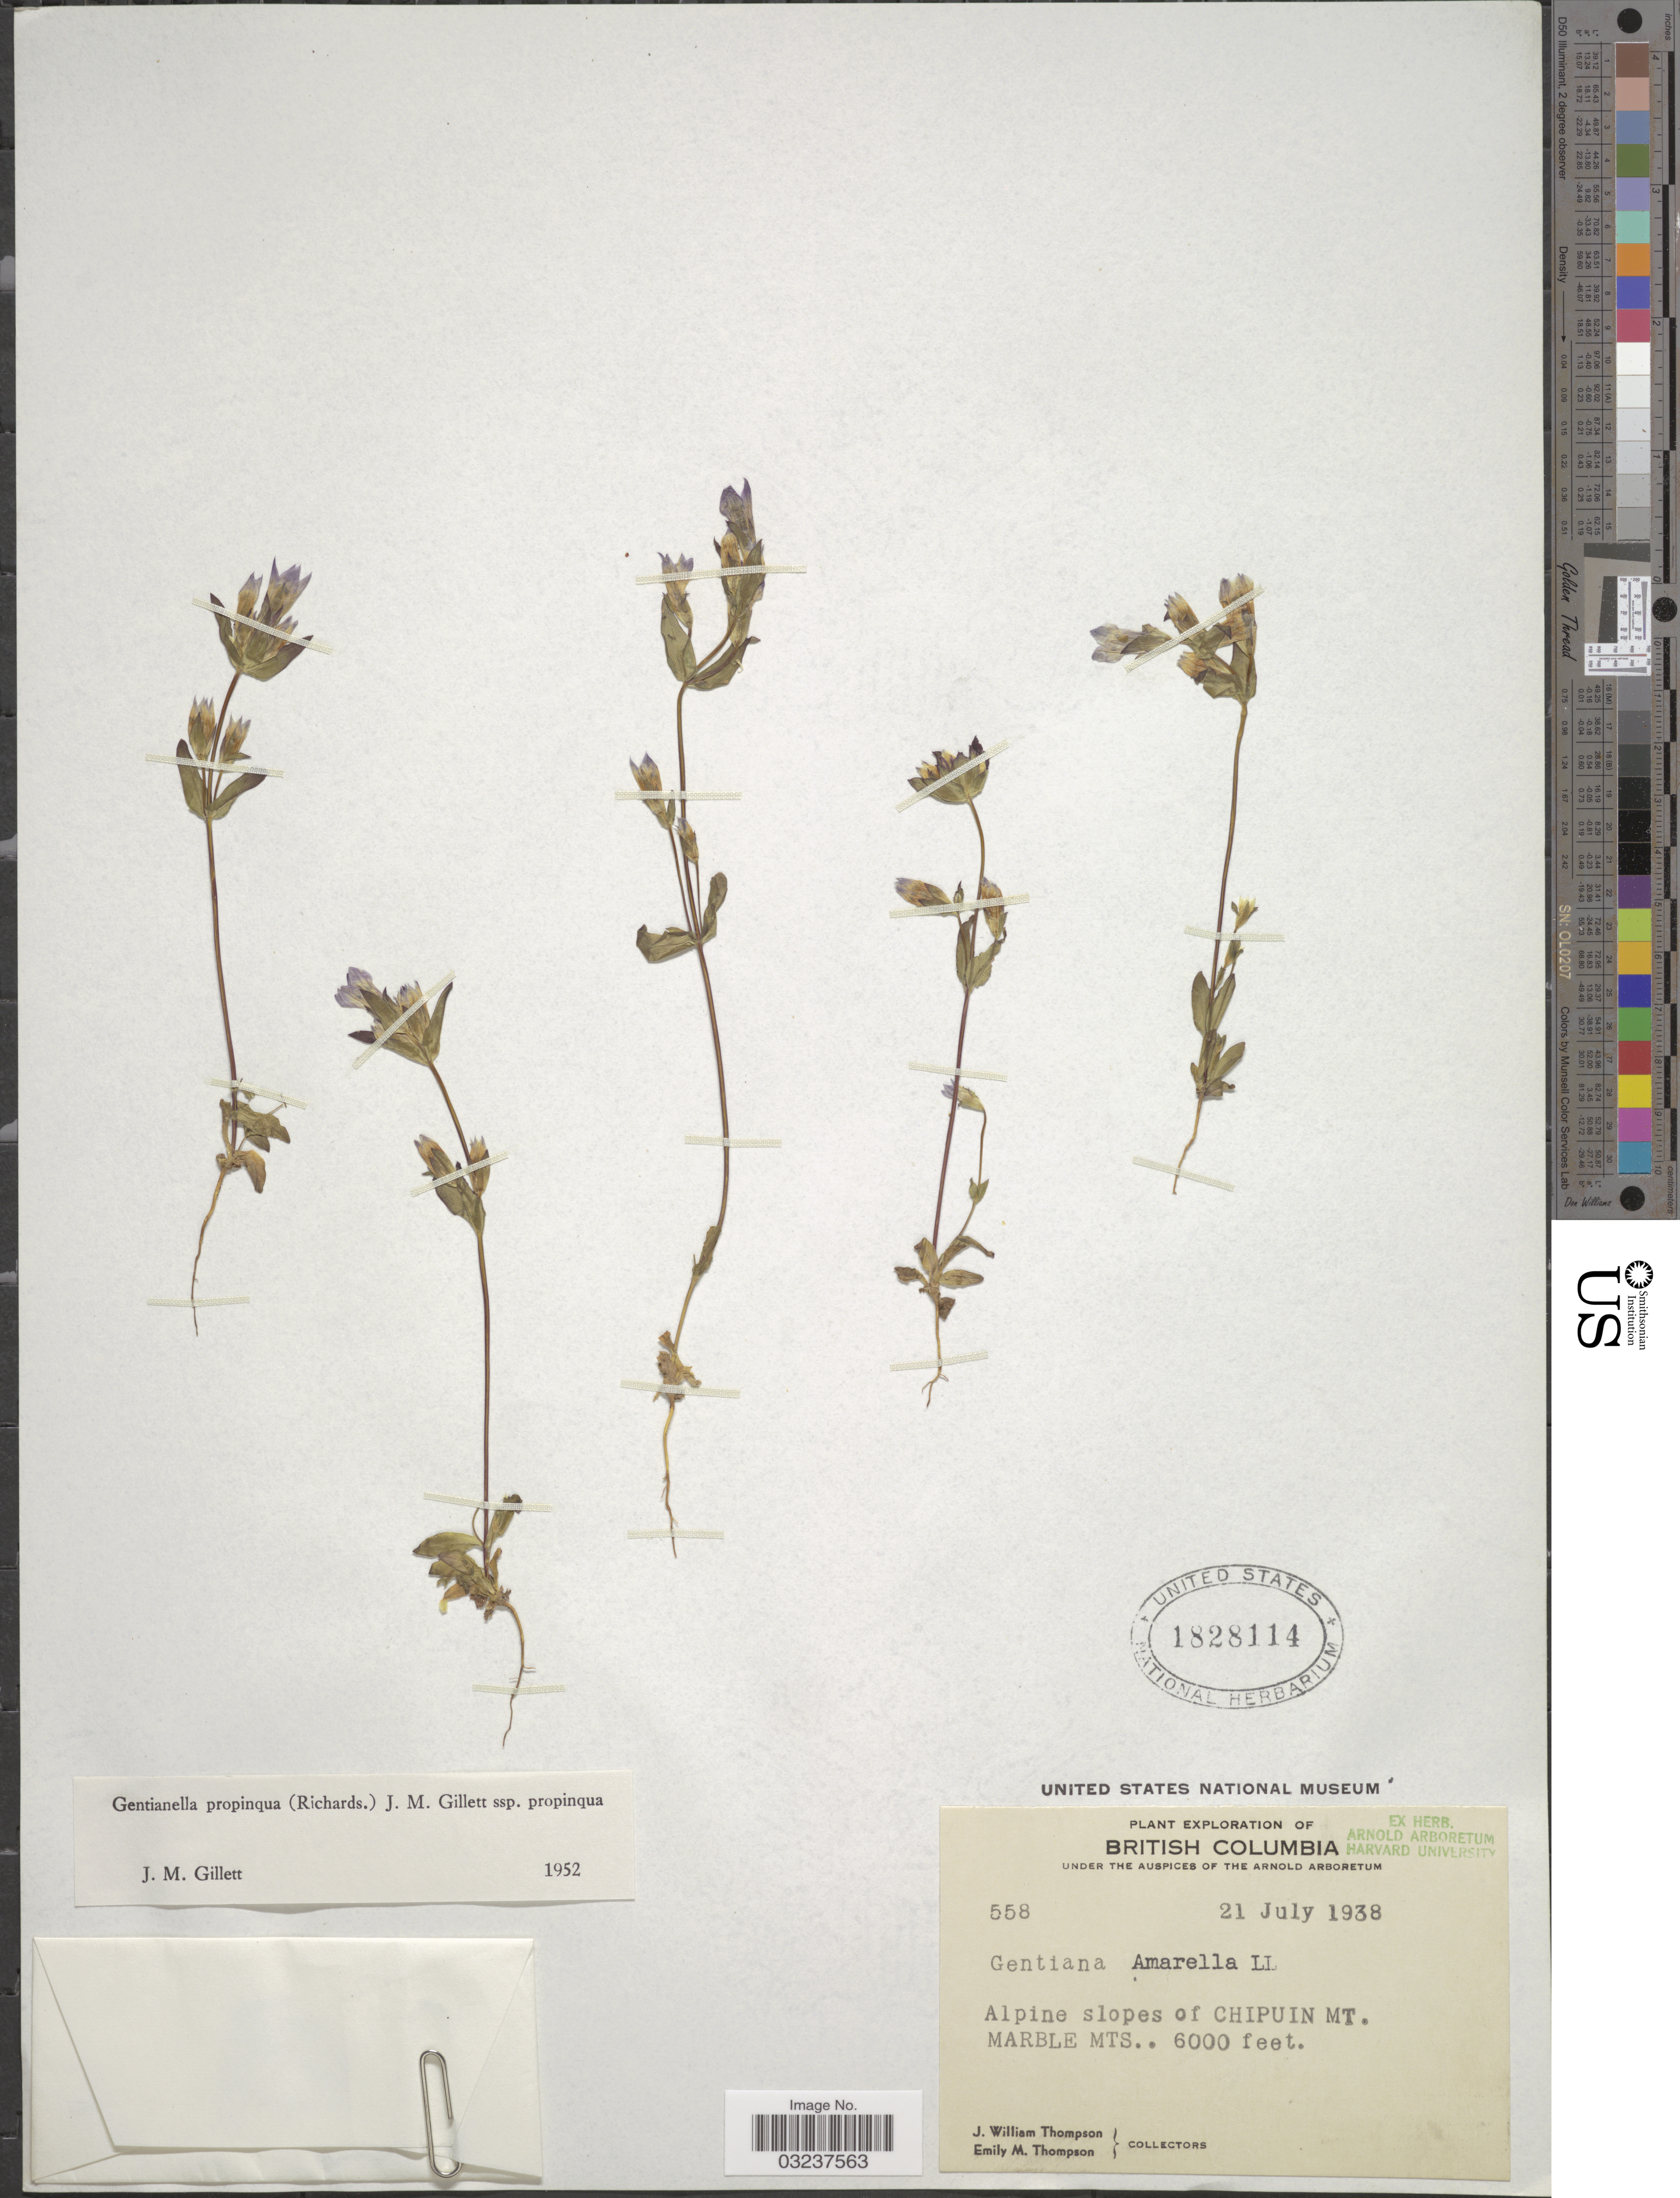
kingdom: Plantae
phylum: Tracheophyta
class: Magnoliopsida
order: Gentianales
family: Gentianaceae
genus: Gentianella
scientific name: Gentianella propinqua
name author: (Richardson) J.M. Gillett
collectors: J. W. Thompson & E. M. Thompson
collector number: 558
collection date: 1938-07-21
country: Canada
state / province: British Columbia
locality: Alpine slopes of Chipuin Mt., Marble Mts.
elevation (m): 1829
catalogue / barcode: US 1828114